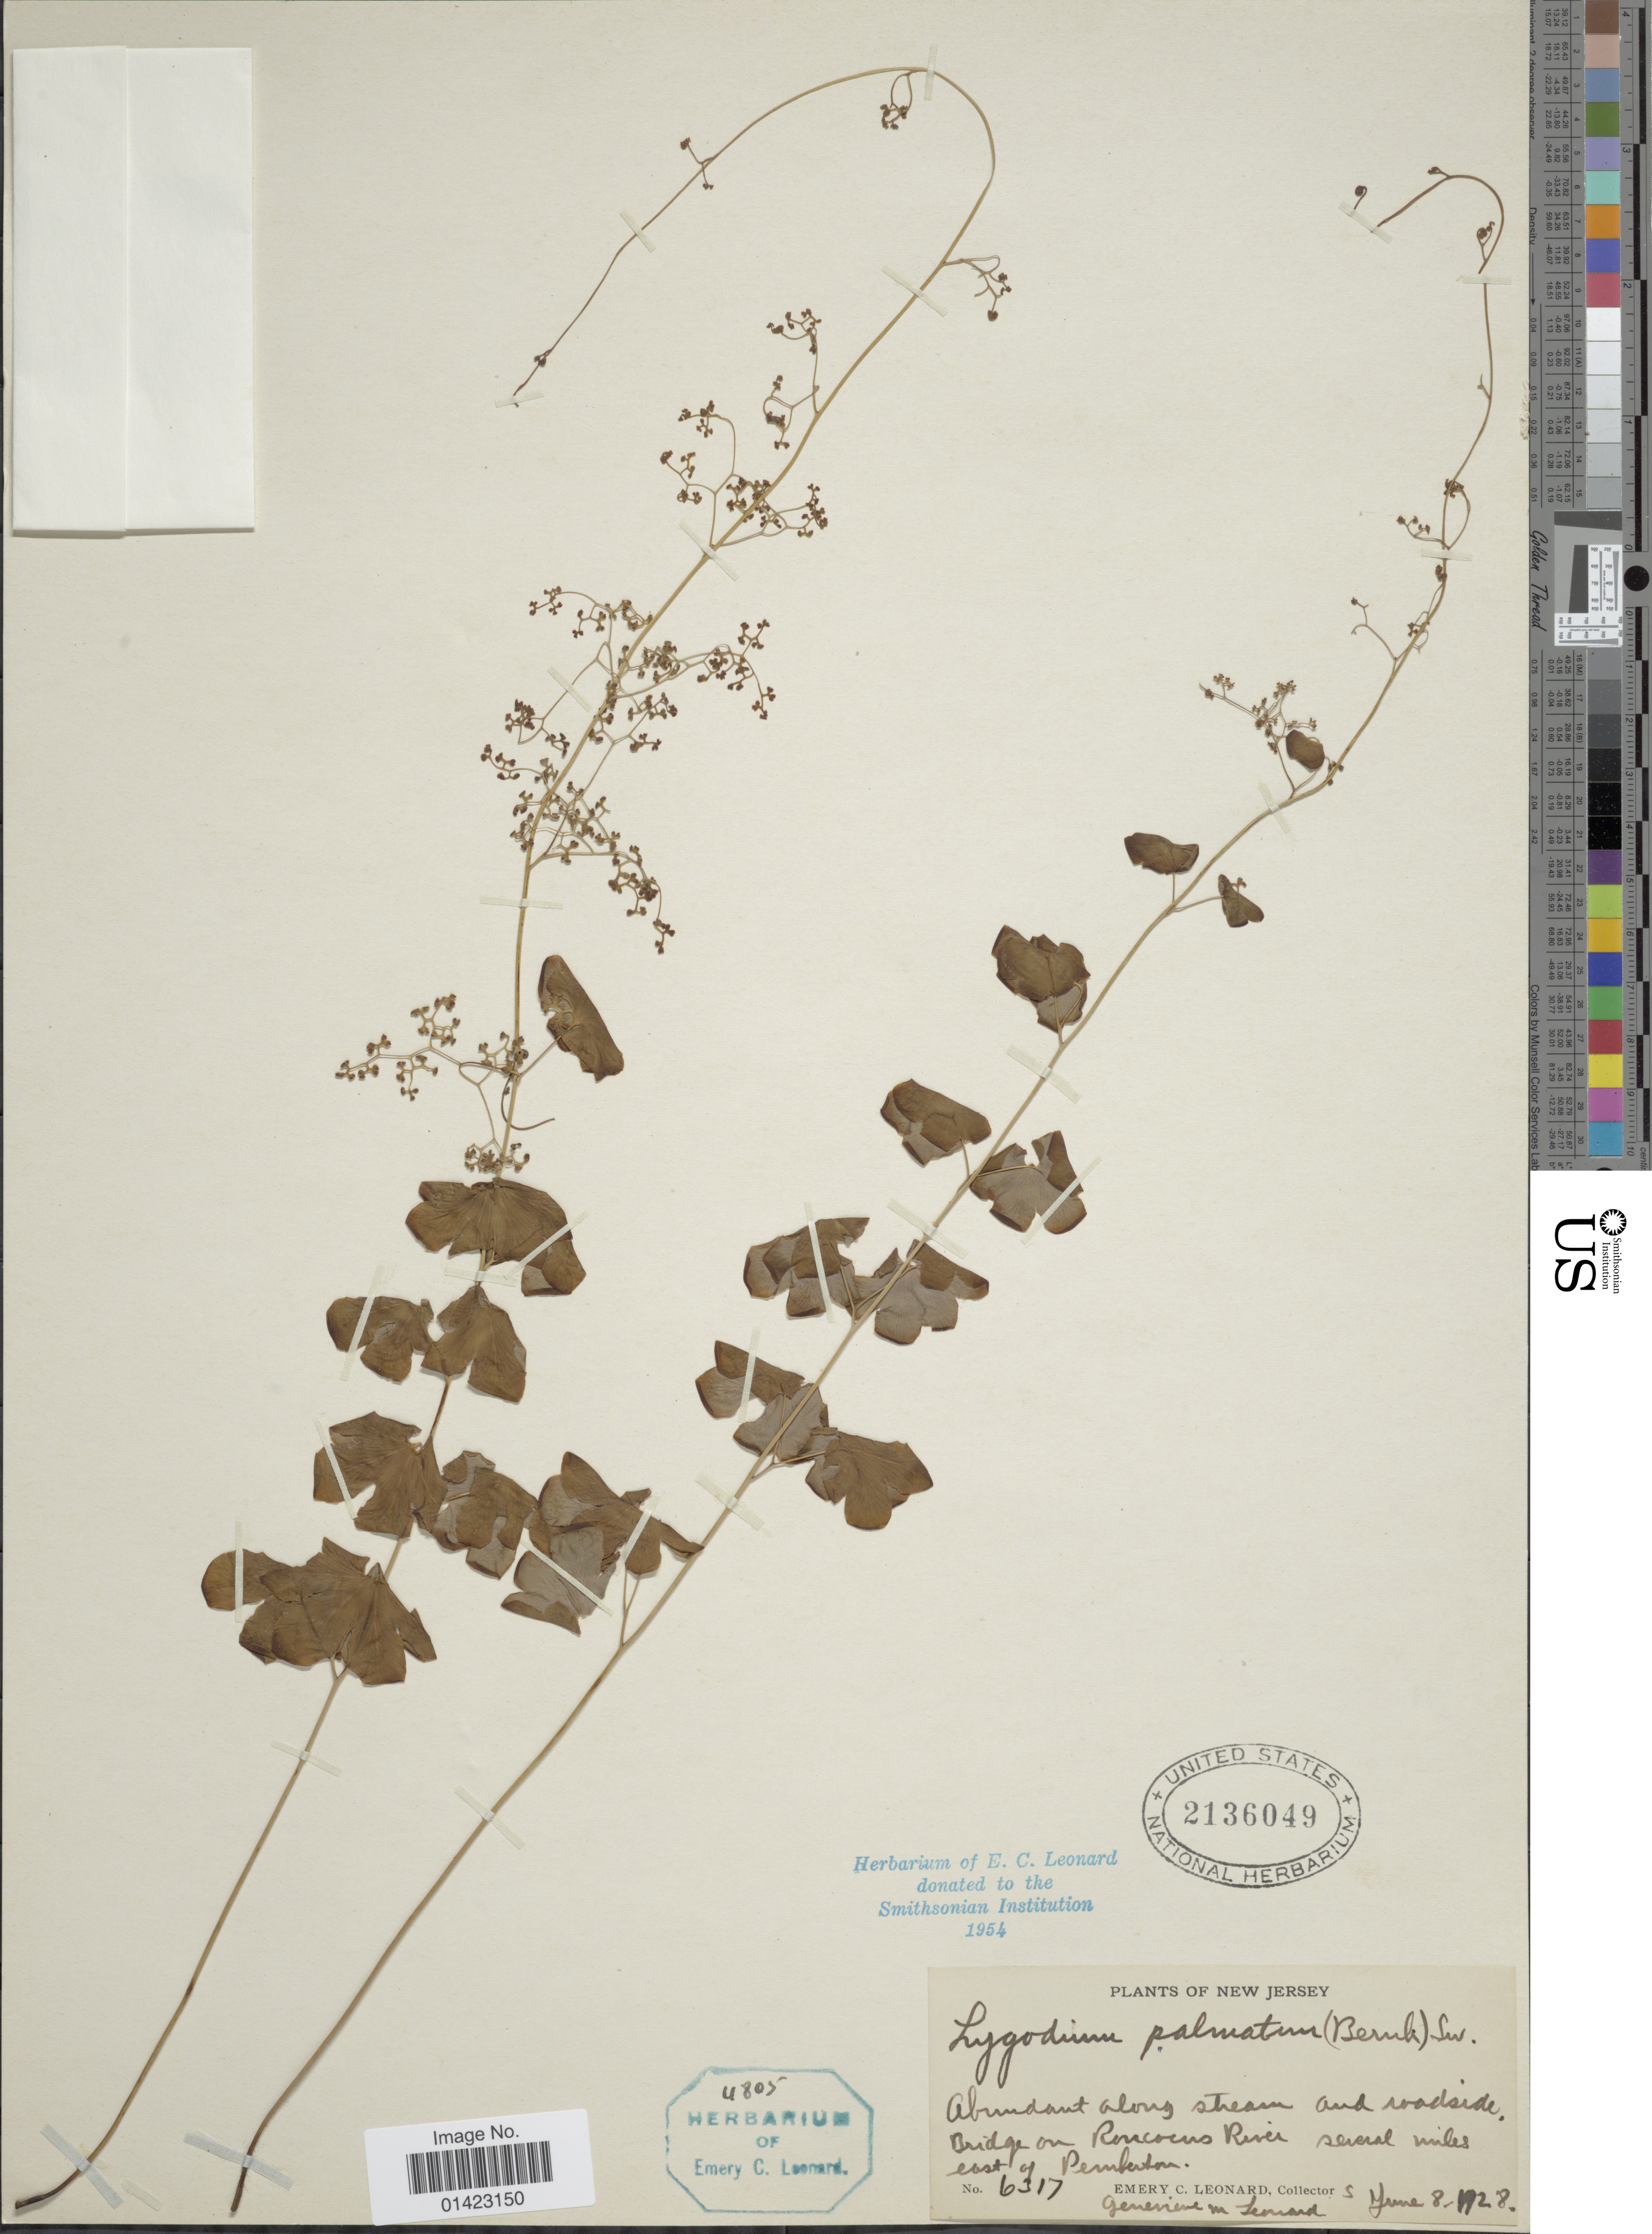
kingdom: Plantae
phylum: Tracheophyta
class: Polypodiopsida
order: Schizaeales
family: Lygodiaceae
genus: Lygodium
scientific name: Lygodium palmatum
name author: (Bernh.) Sw.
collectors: E. C. Leonard & G. M. Leonard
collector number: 6317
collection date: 1928-06-08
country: United States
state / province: New Jersey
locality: Abundant along stream and roadside bridge on roncocus River several miles east of Pemberton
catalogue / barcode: US 2136049